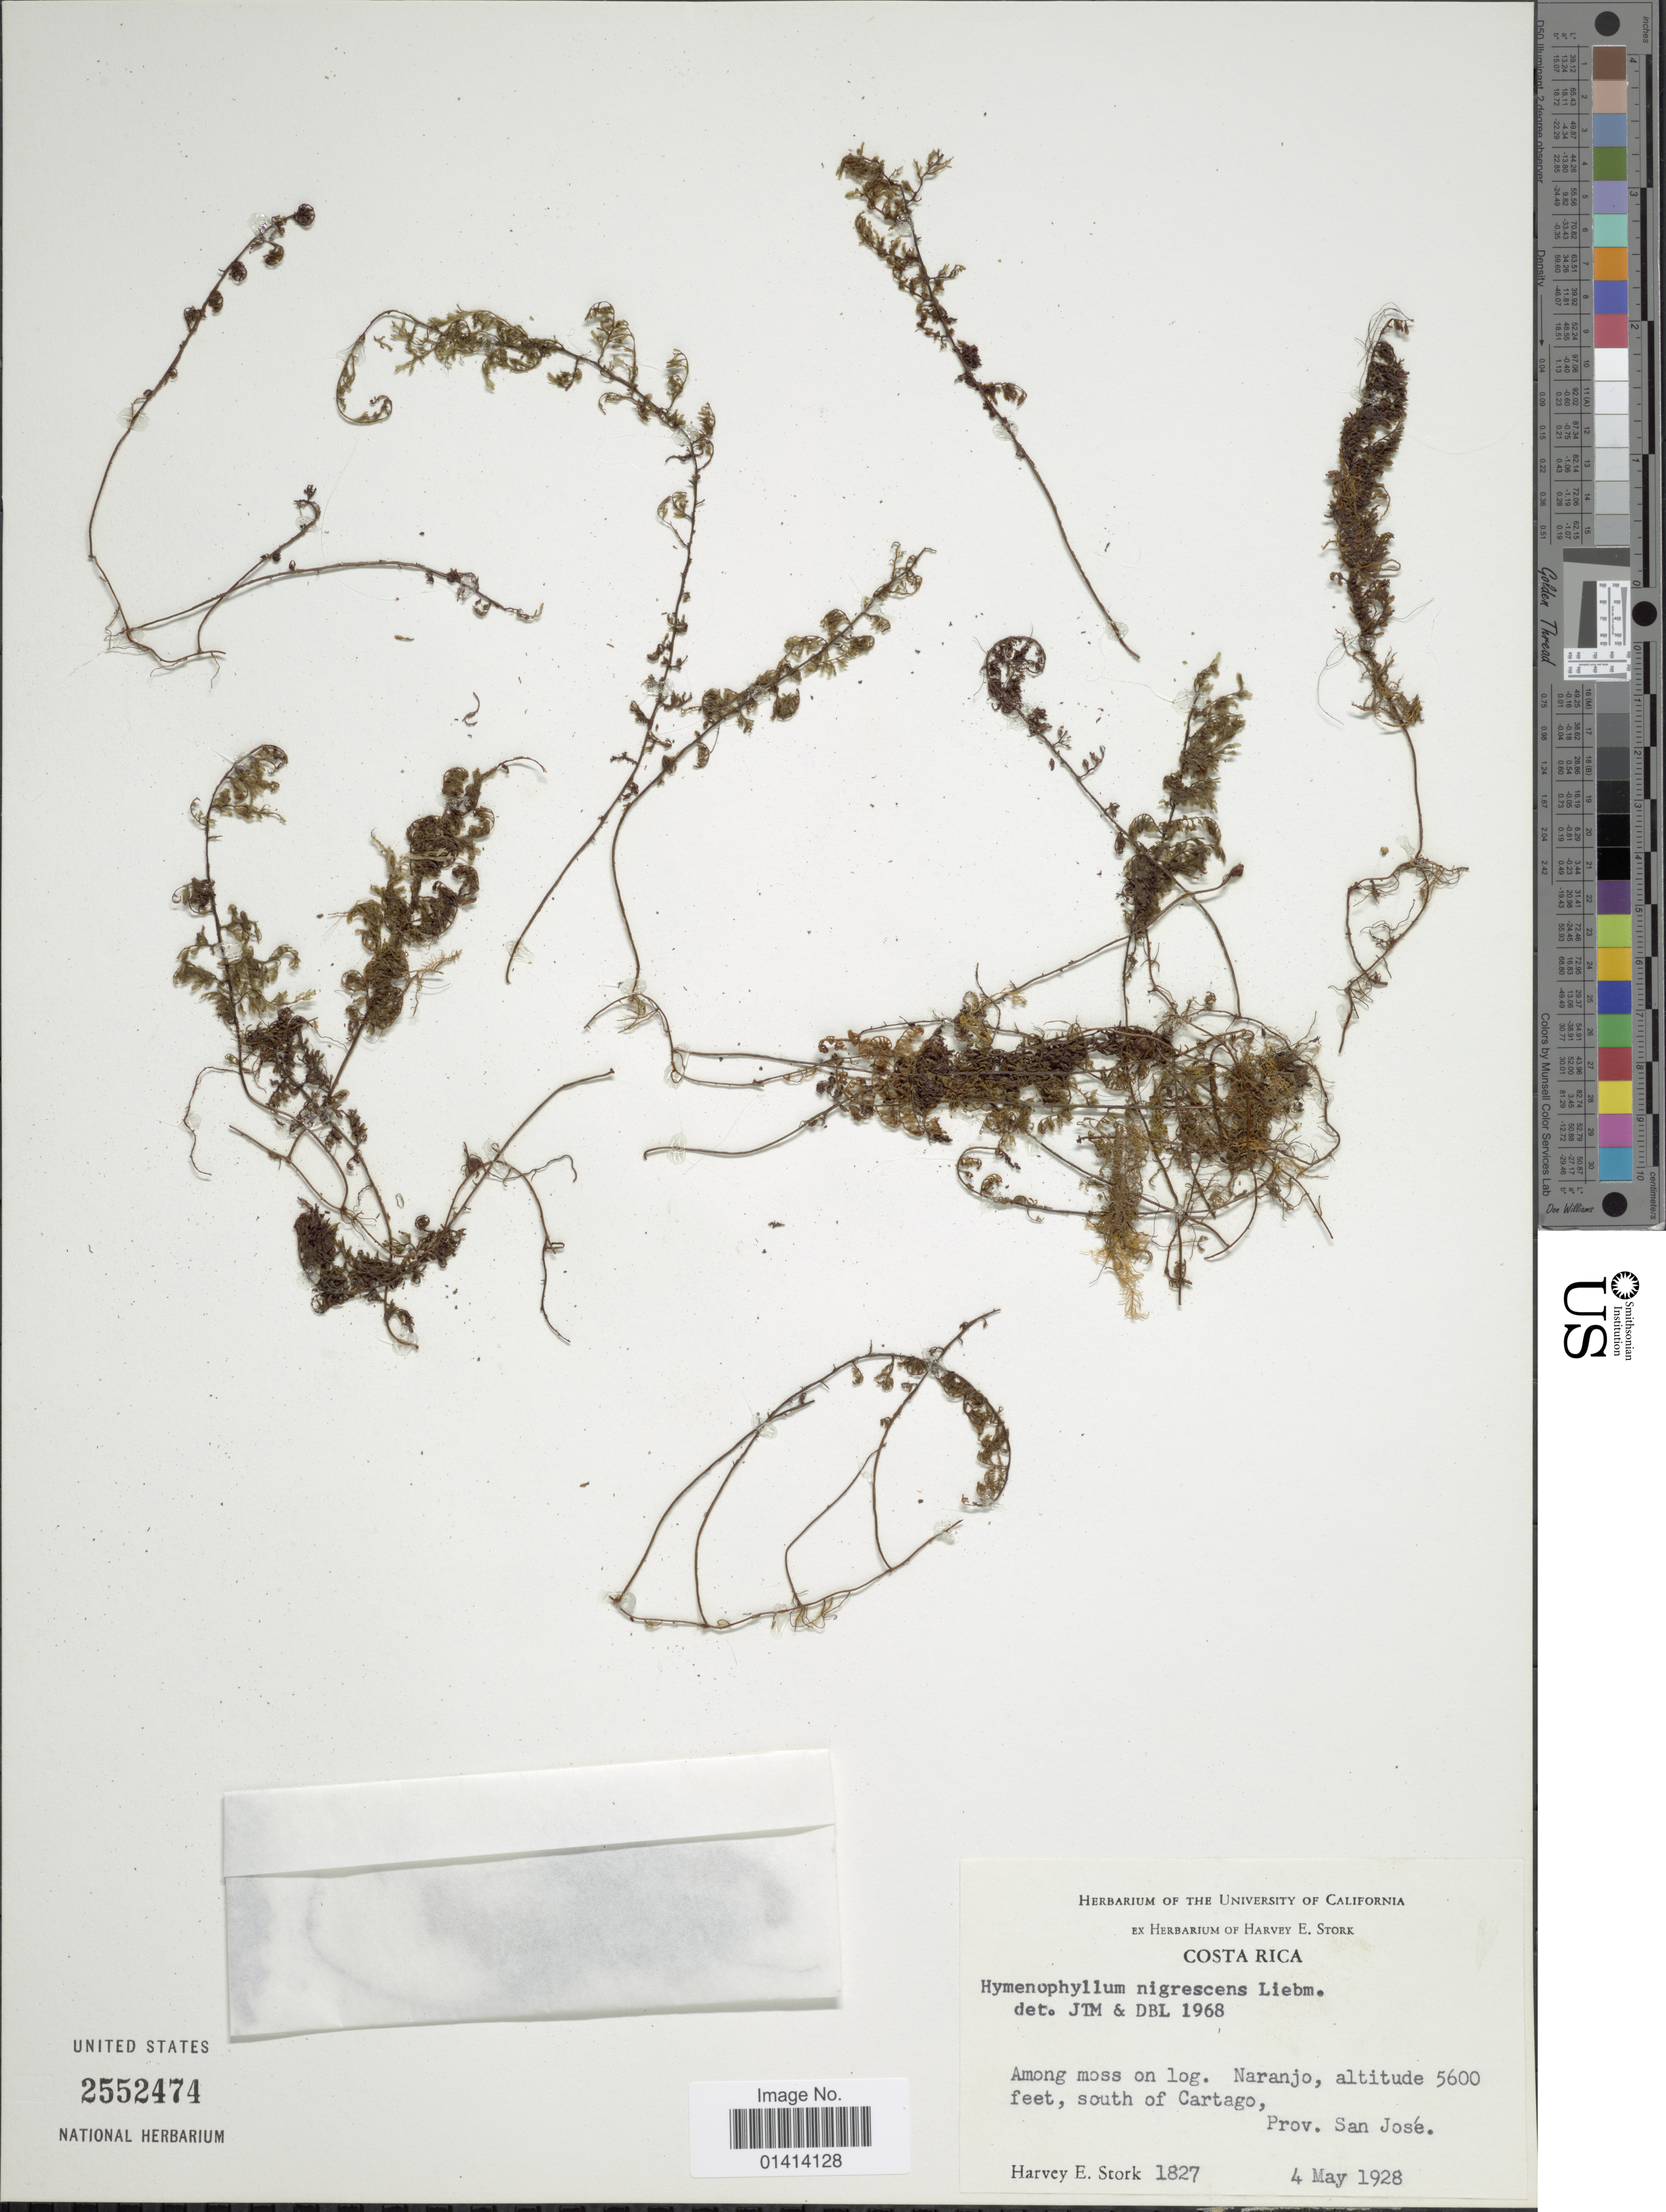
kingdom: Plantae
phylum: Tracheophyta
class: Polypodiopsida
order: Hymenophyllales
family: Hymenophyllaceae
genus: Hymenophyllum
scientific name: Hymenophyllum myriocarpum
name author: Hook.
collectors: H. E. Stork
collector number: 1827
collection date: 1928-05-04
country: Costa Rica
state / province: San José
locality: Naranjo, south of Cartago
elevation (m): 1707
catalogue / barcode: US 2552474